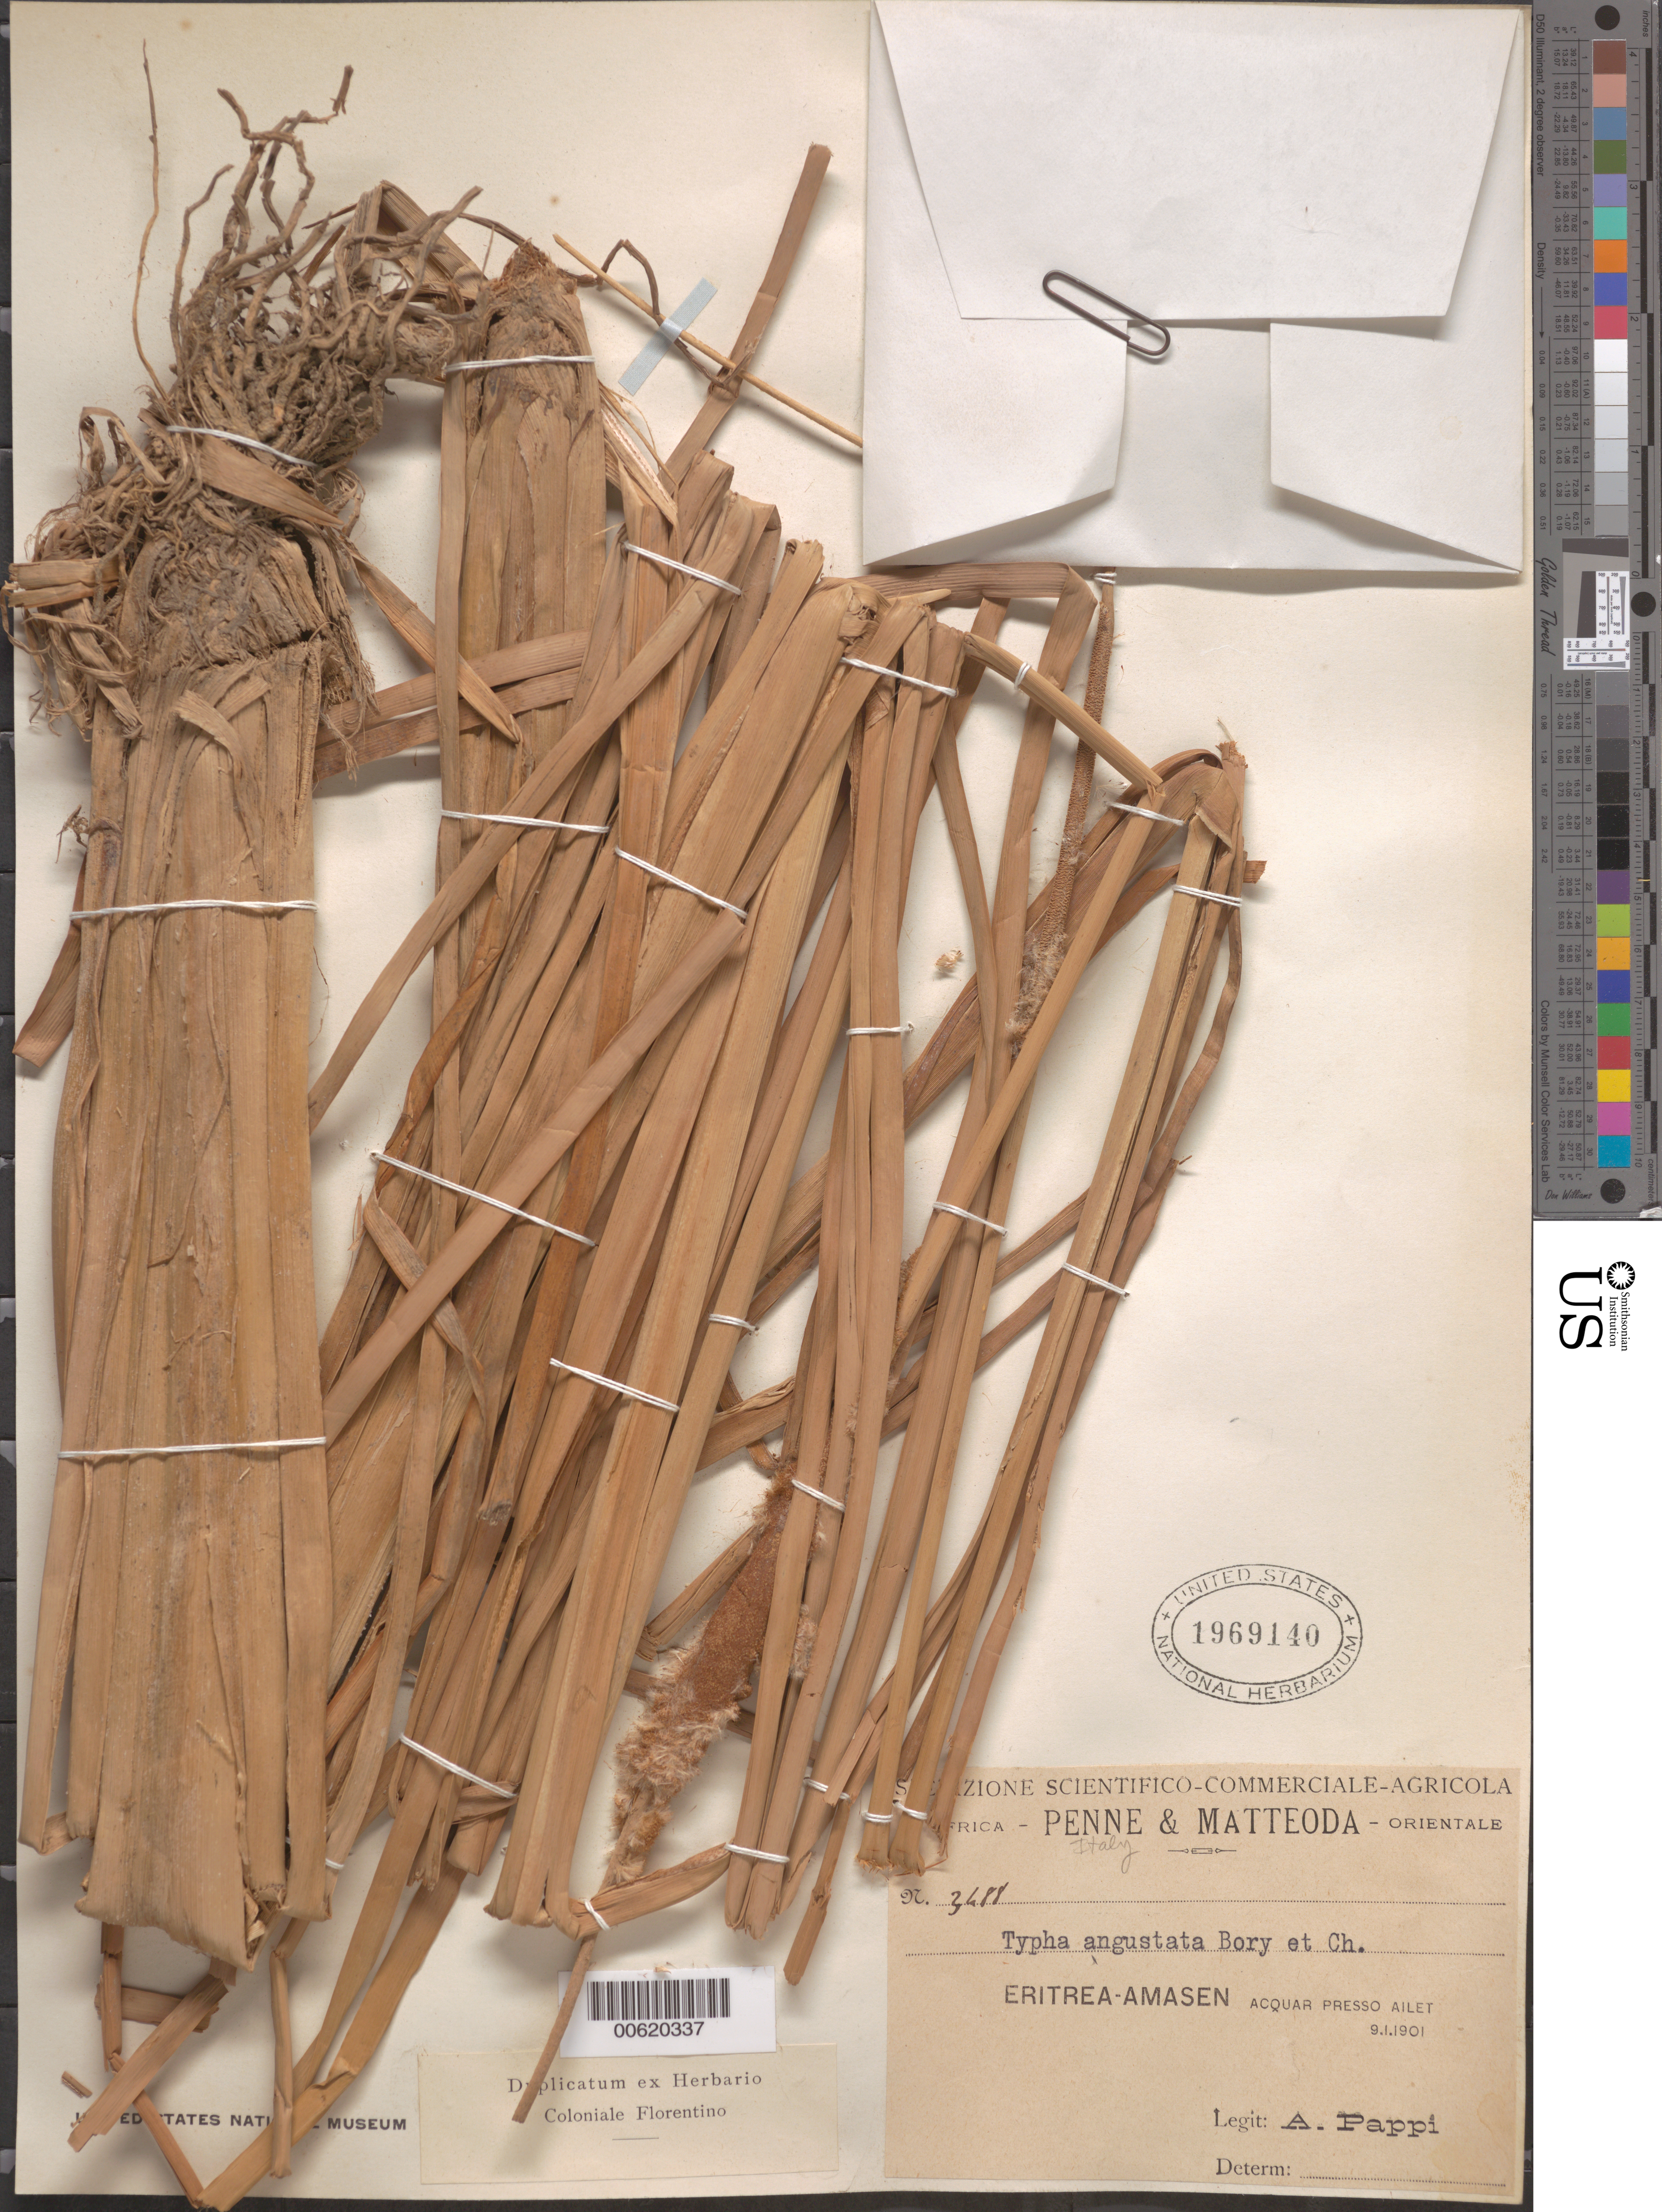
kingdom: Plantae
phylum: Tracheophyta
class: Liliopsida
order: Poales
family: Typhaceae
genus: Typha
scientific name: Typha angustifolia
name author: L.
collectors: A. Pappi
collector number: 3488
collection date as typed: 09 Jan 1901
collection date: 1901-01-09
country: Italy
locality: Penne, Pescara Prov., Abruzzi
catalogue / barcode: US 1969140